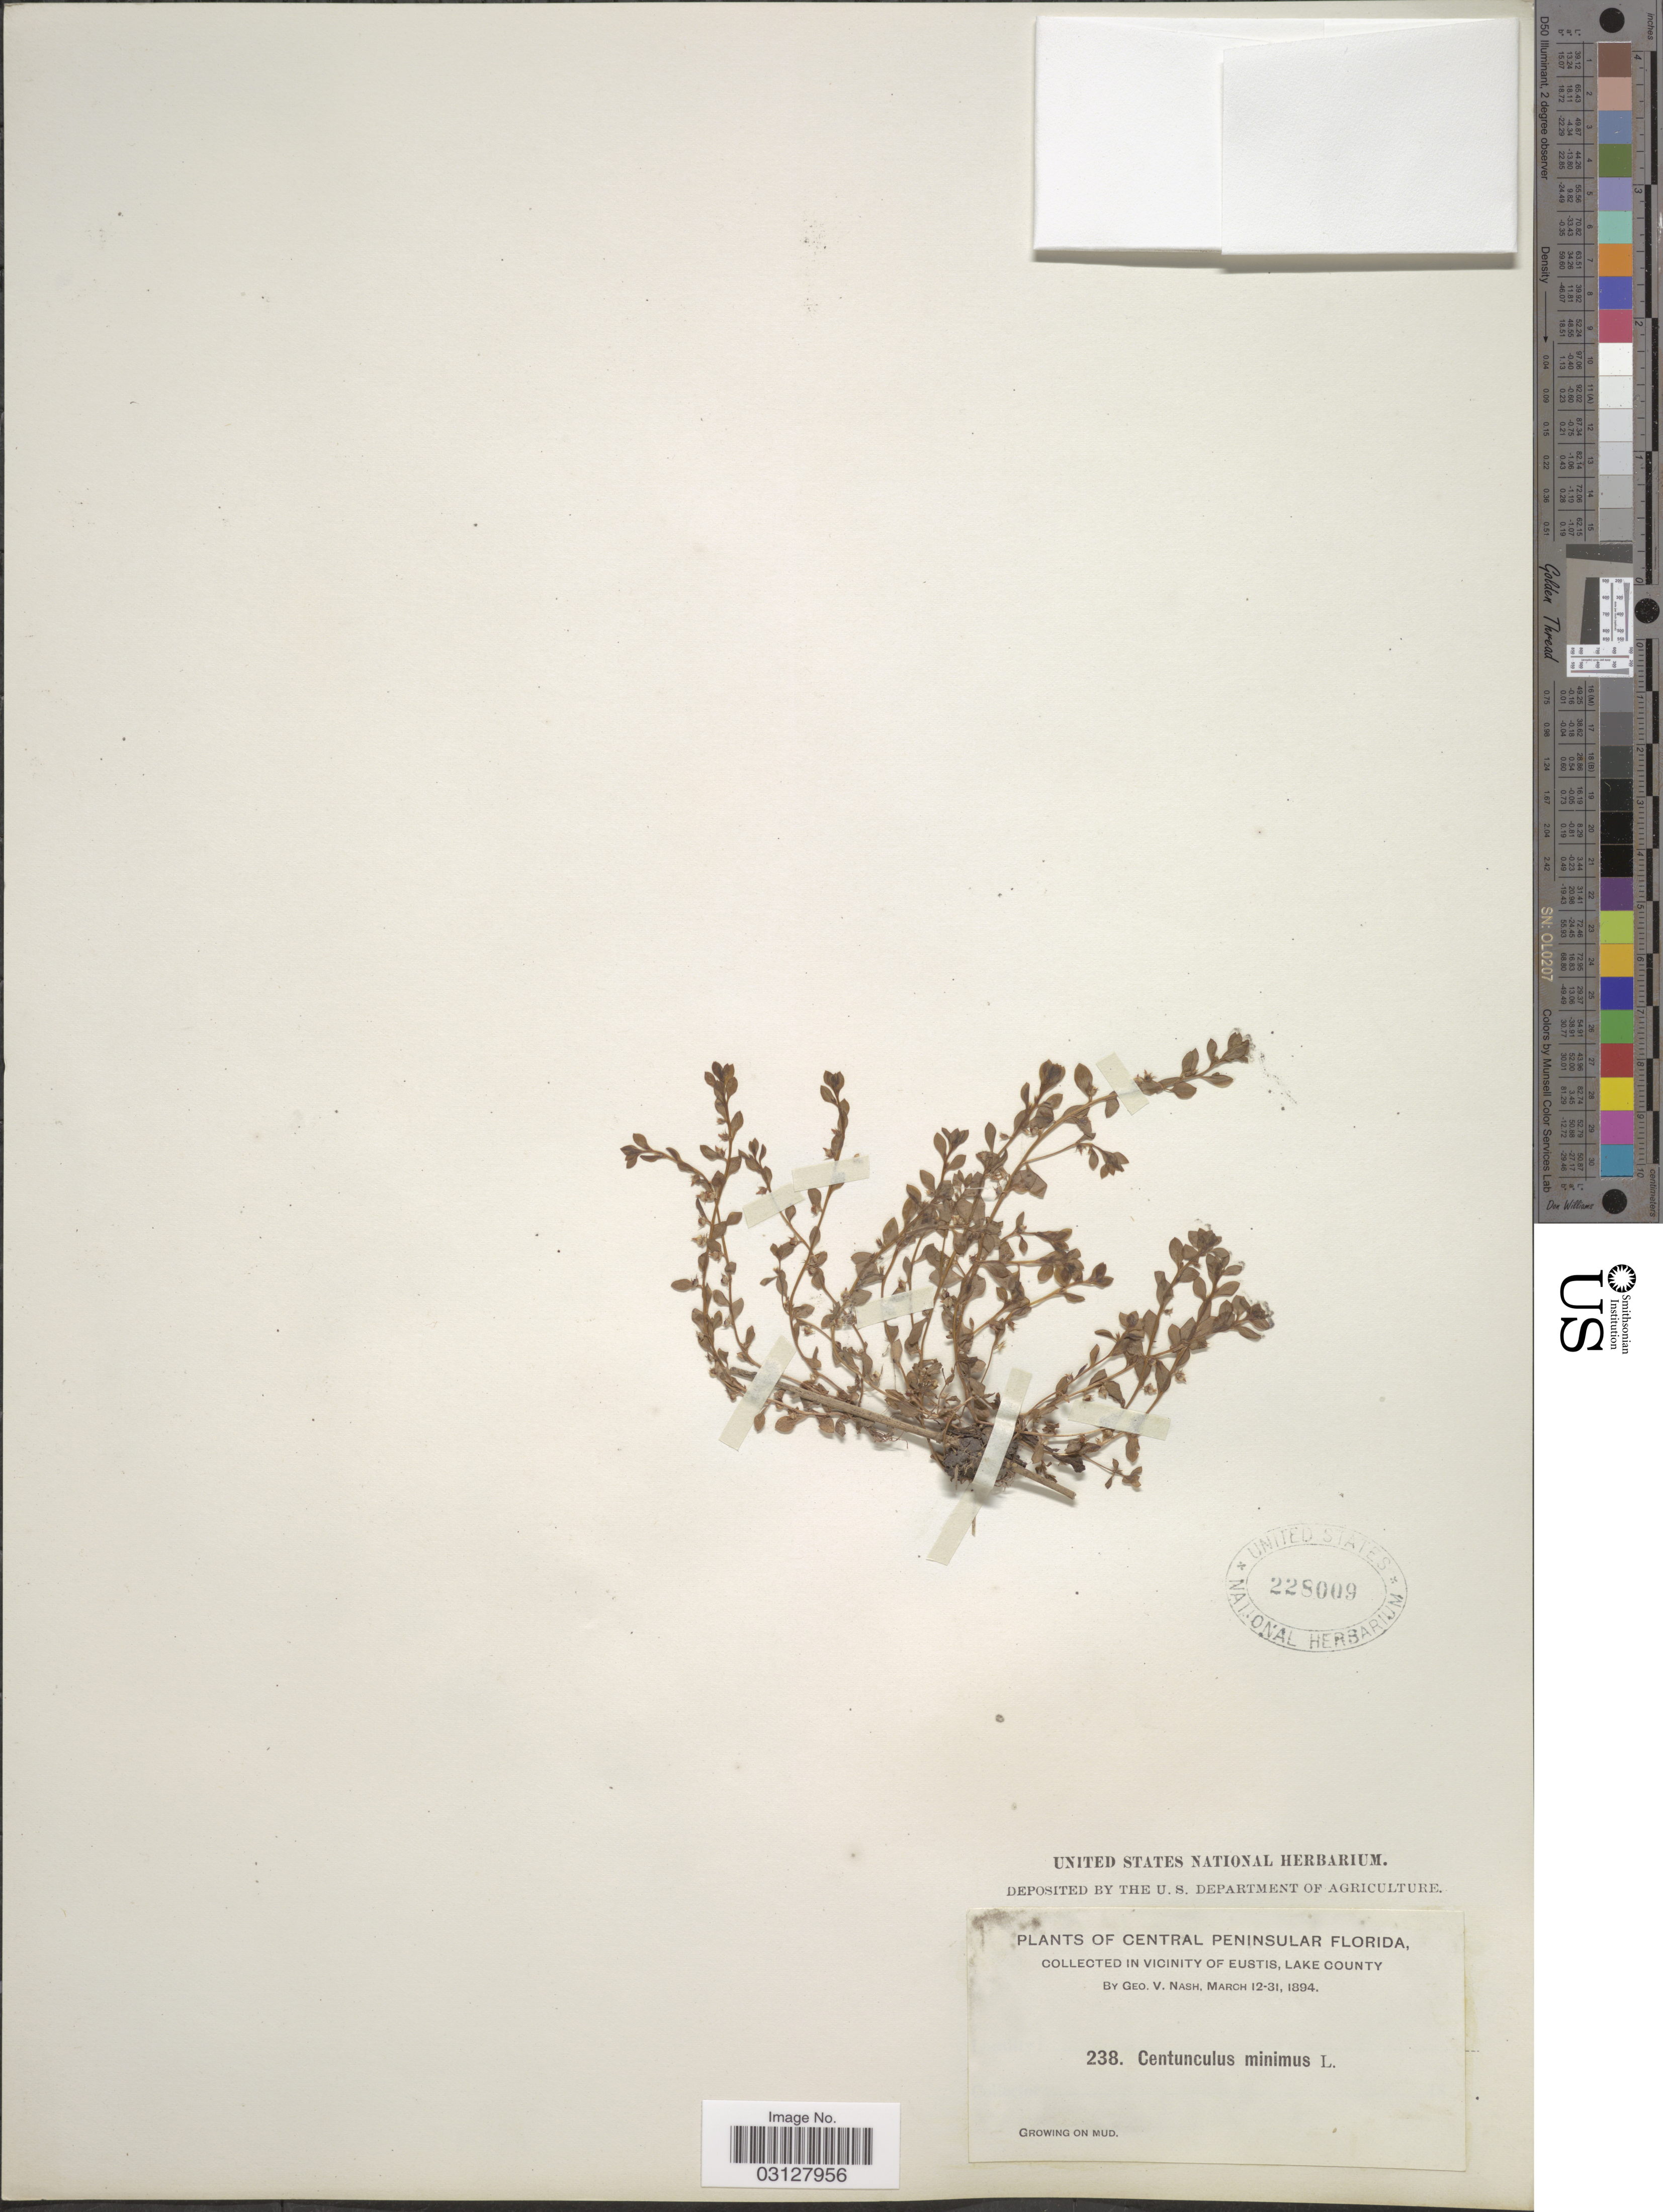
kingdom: Plantae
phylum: Tracheophyta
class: Magnoliopsida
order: Ericales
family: Primulaceae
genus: Centunculus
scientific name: Centunculus minimus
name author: L.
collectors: G. V. Nash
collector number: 238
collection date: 1894-03-12/1894-03-31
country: United States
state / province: Florida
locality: Central Peninsular Florida, Collected in vicinity of Eustis, Lake County.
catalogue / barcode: US 228009